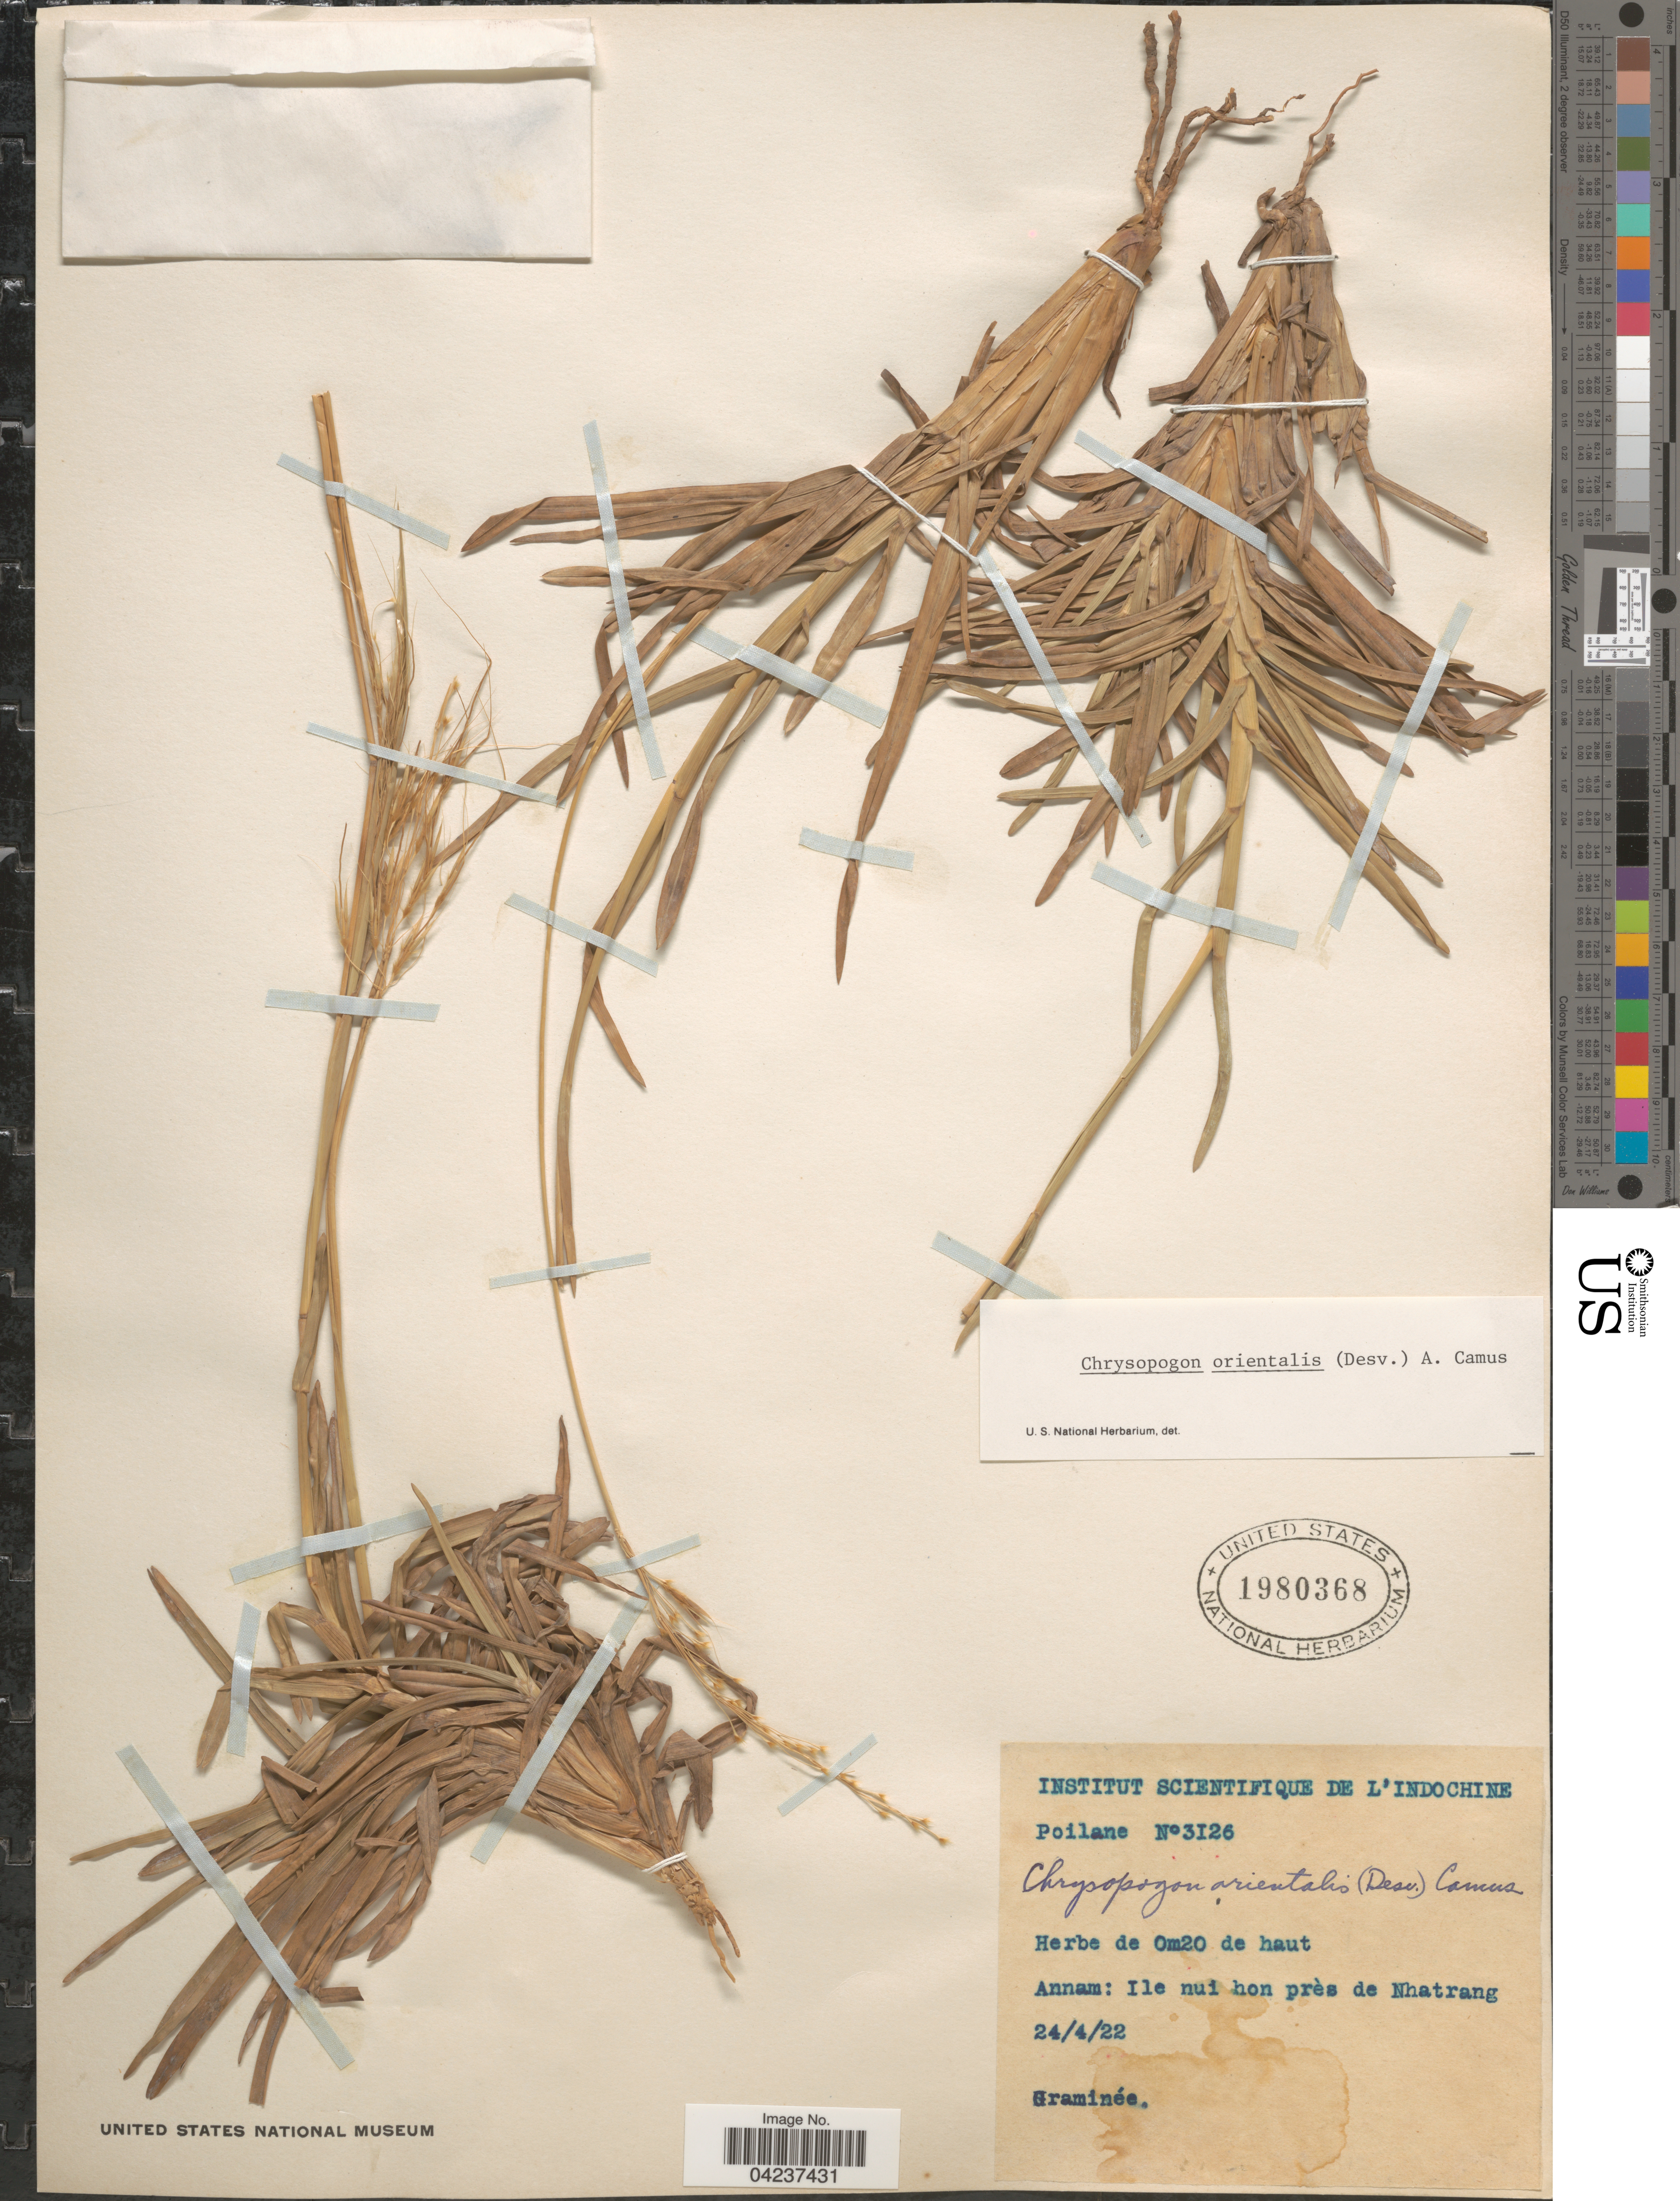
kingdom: Plantae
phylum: Tracheophyta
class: Liliopsida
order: Poales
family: Poaceae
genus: Chrysopogon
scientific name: Chrysopogon orientalis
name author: (Desv.) A. Camus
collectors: -. Poilane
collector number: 3126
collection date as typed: Transcribed d/m/y: 24/4/22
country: Vietnam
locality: Annam: Ile nui hon près de Nhatrang.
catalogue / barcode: US 1980368